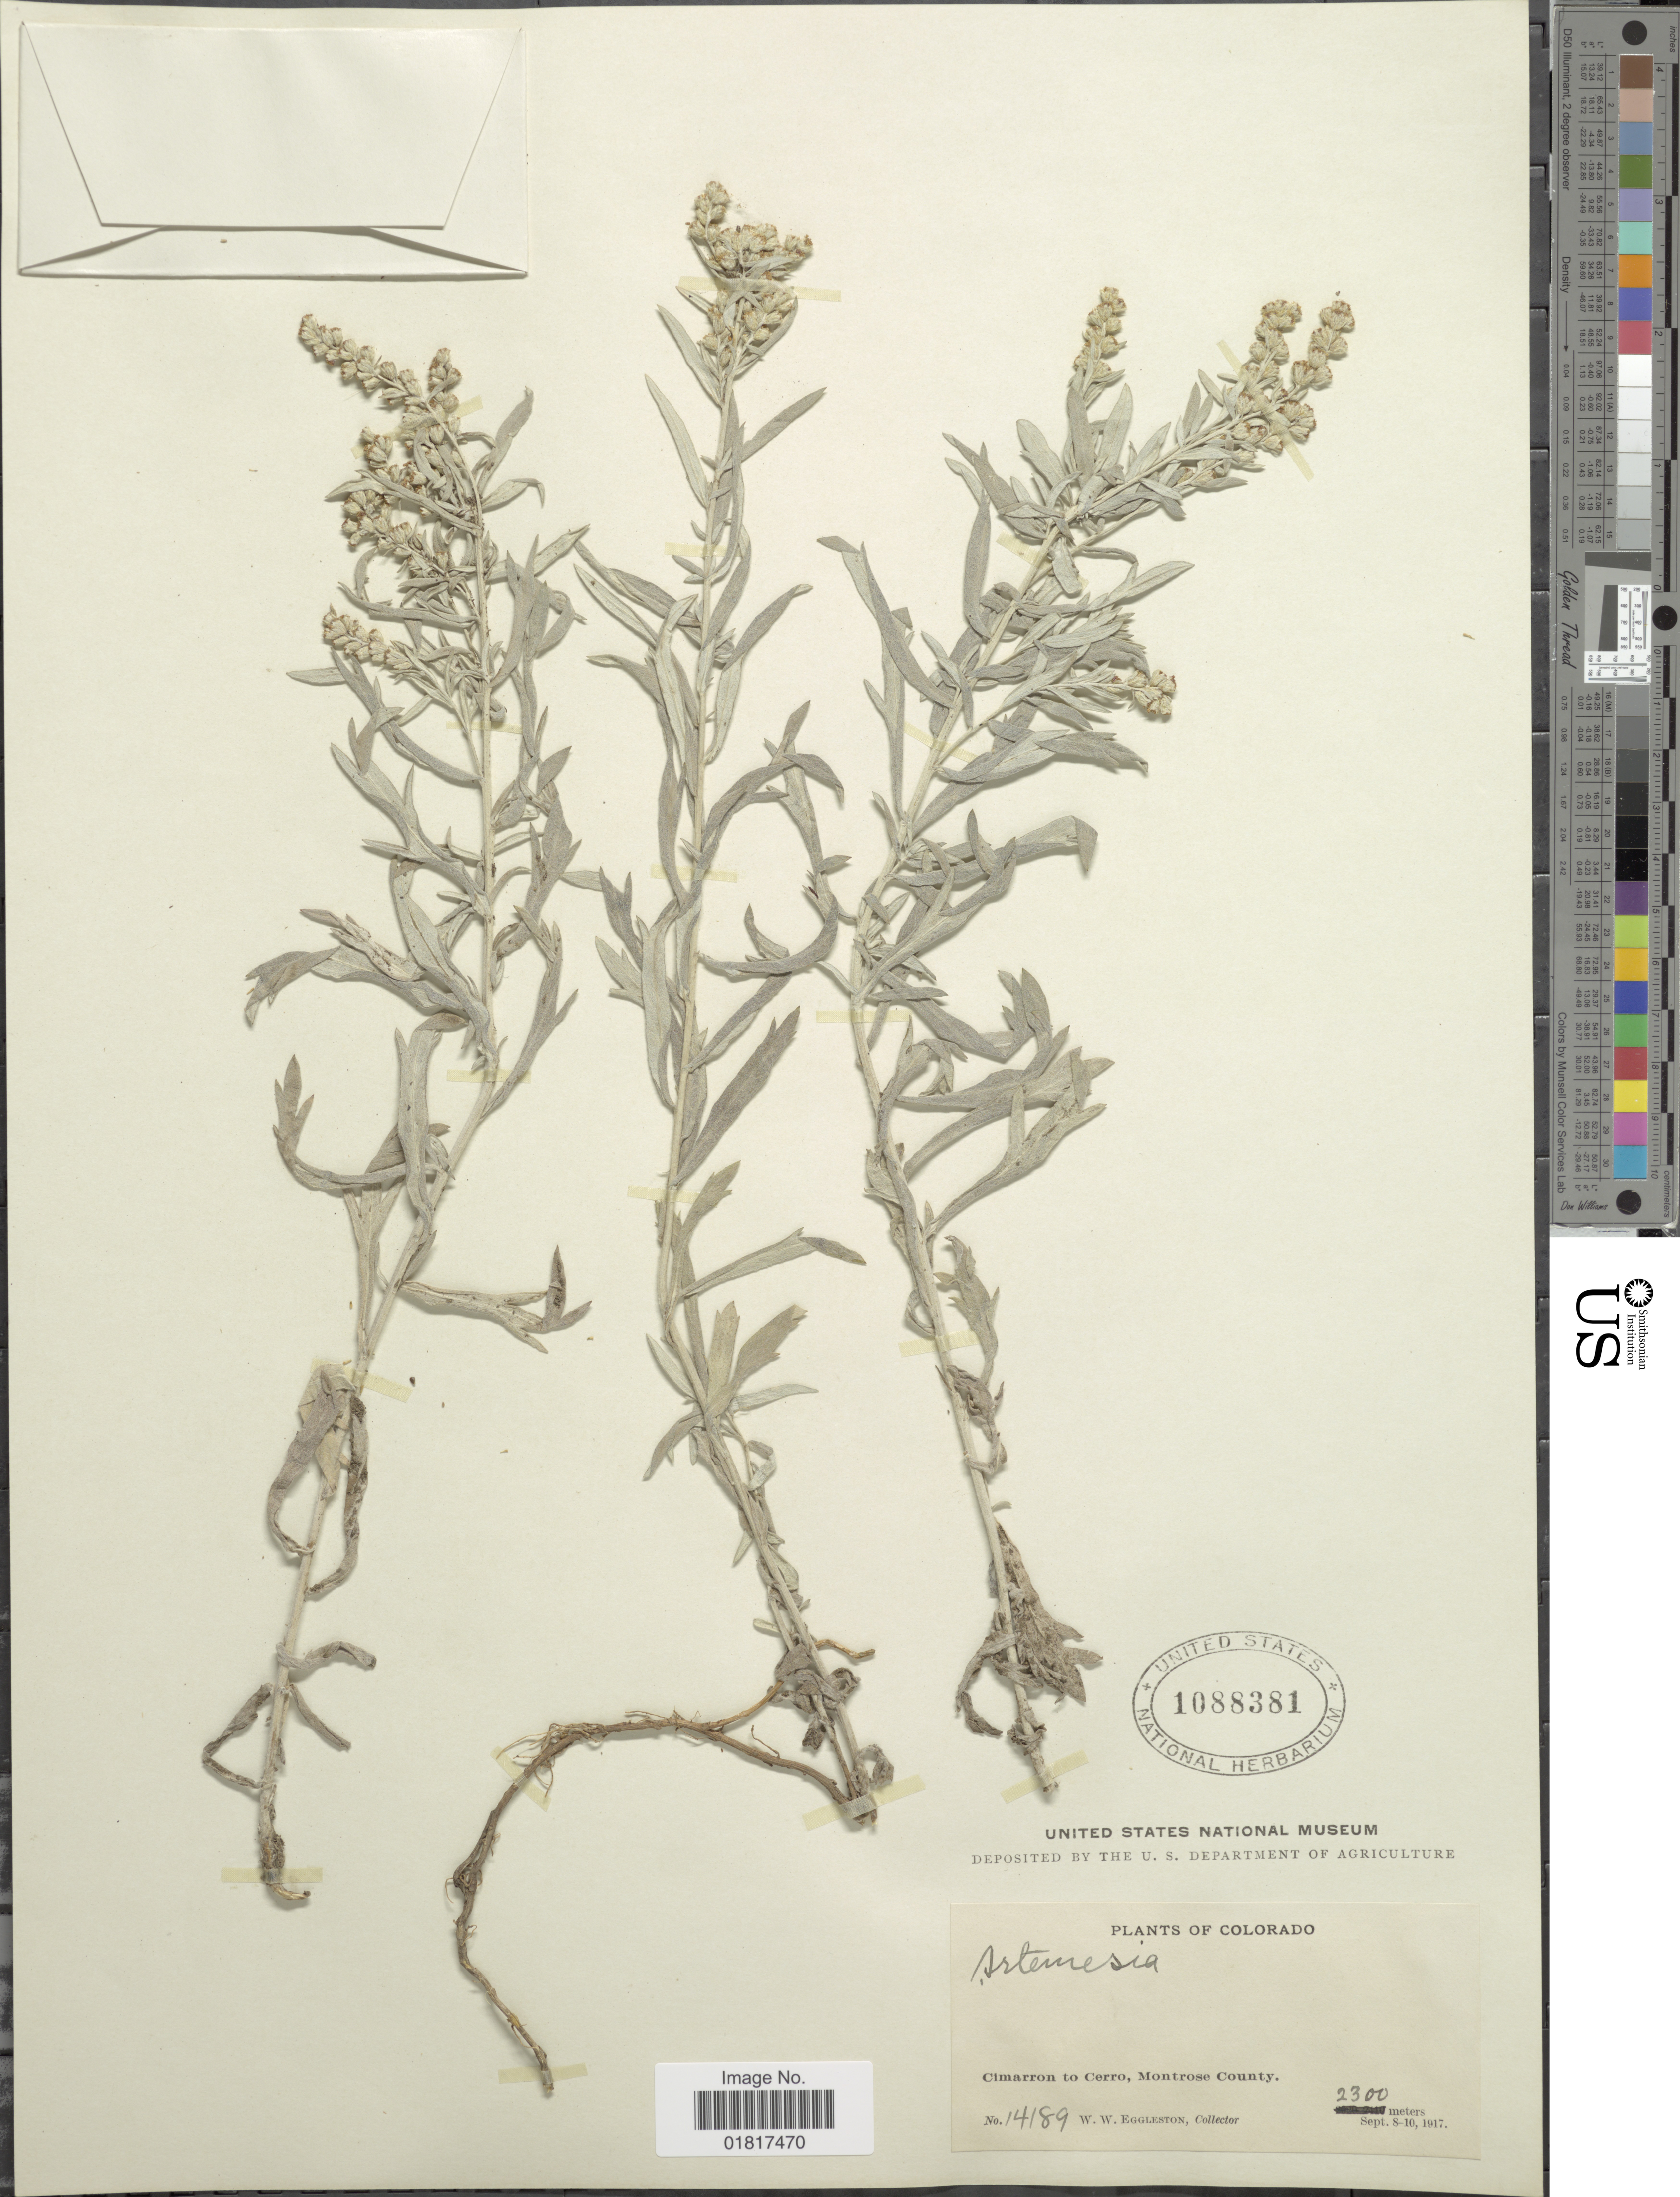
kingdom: Plantae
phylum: Tracheophyta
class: Magnoliopsida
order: Asterales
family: Asteraceae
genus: Artemisia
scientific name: Artemisia sp.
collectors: W. W. Eggleston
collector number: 14189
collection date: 1917-09-08/1917-09-10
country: United States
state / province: Colorado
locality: Cimarron to Cerro, Montrose County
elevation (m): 2300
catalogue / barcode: US 1088381